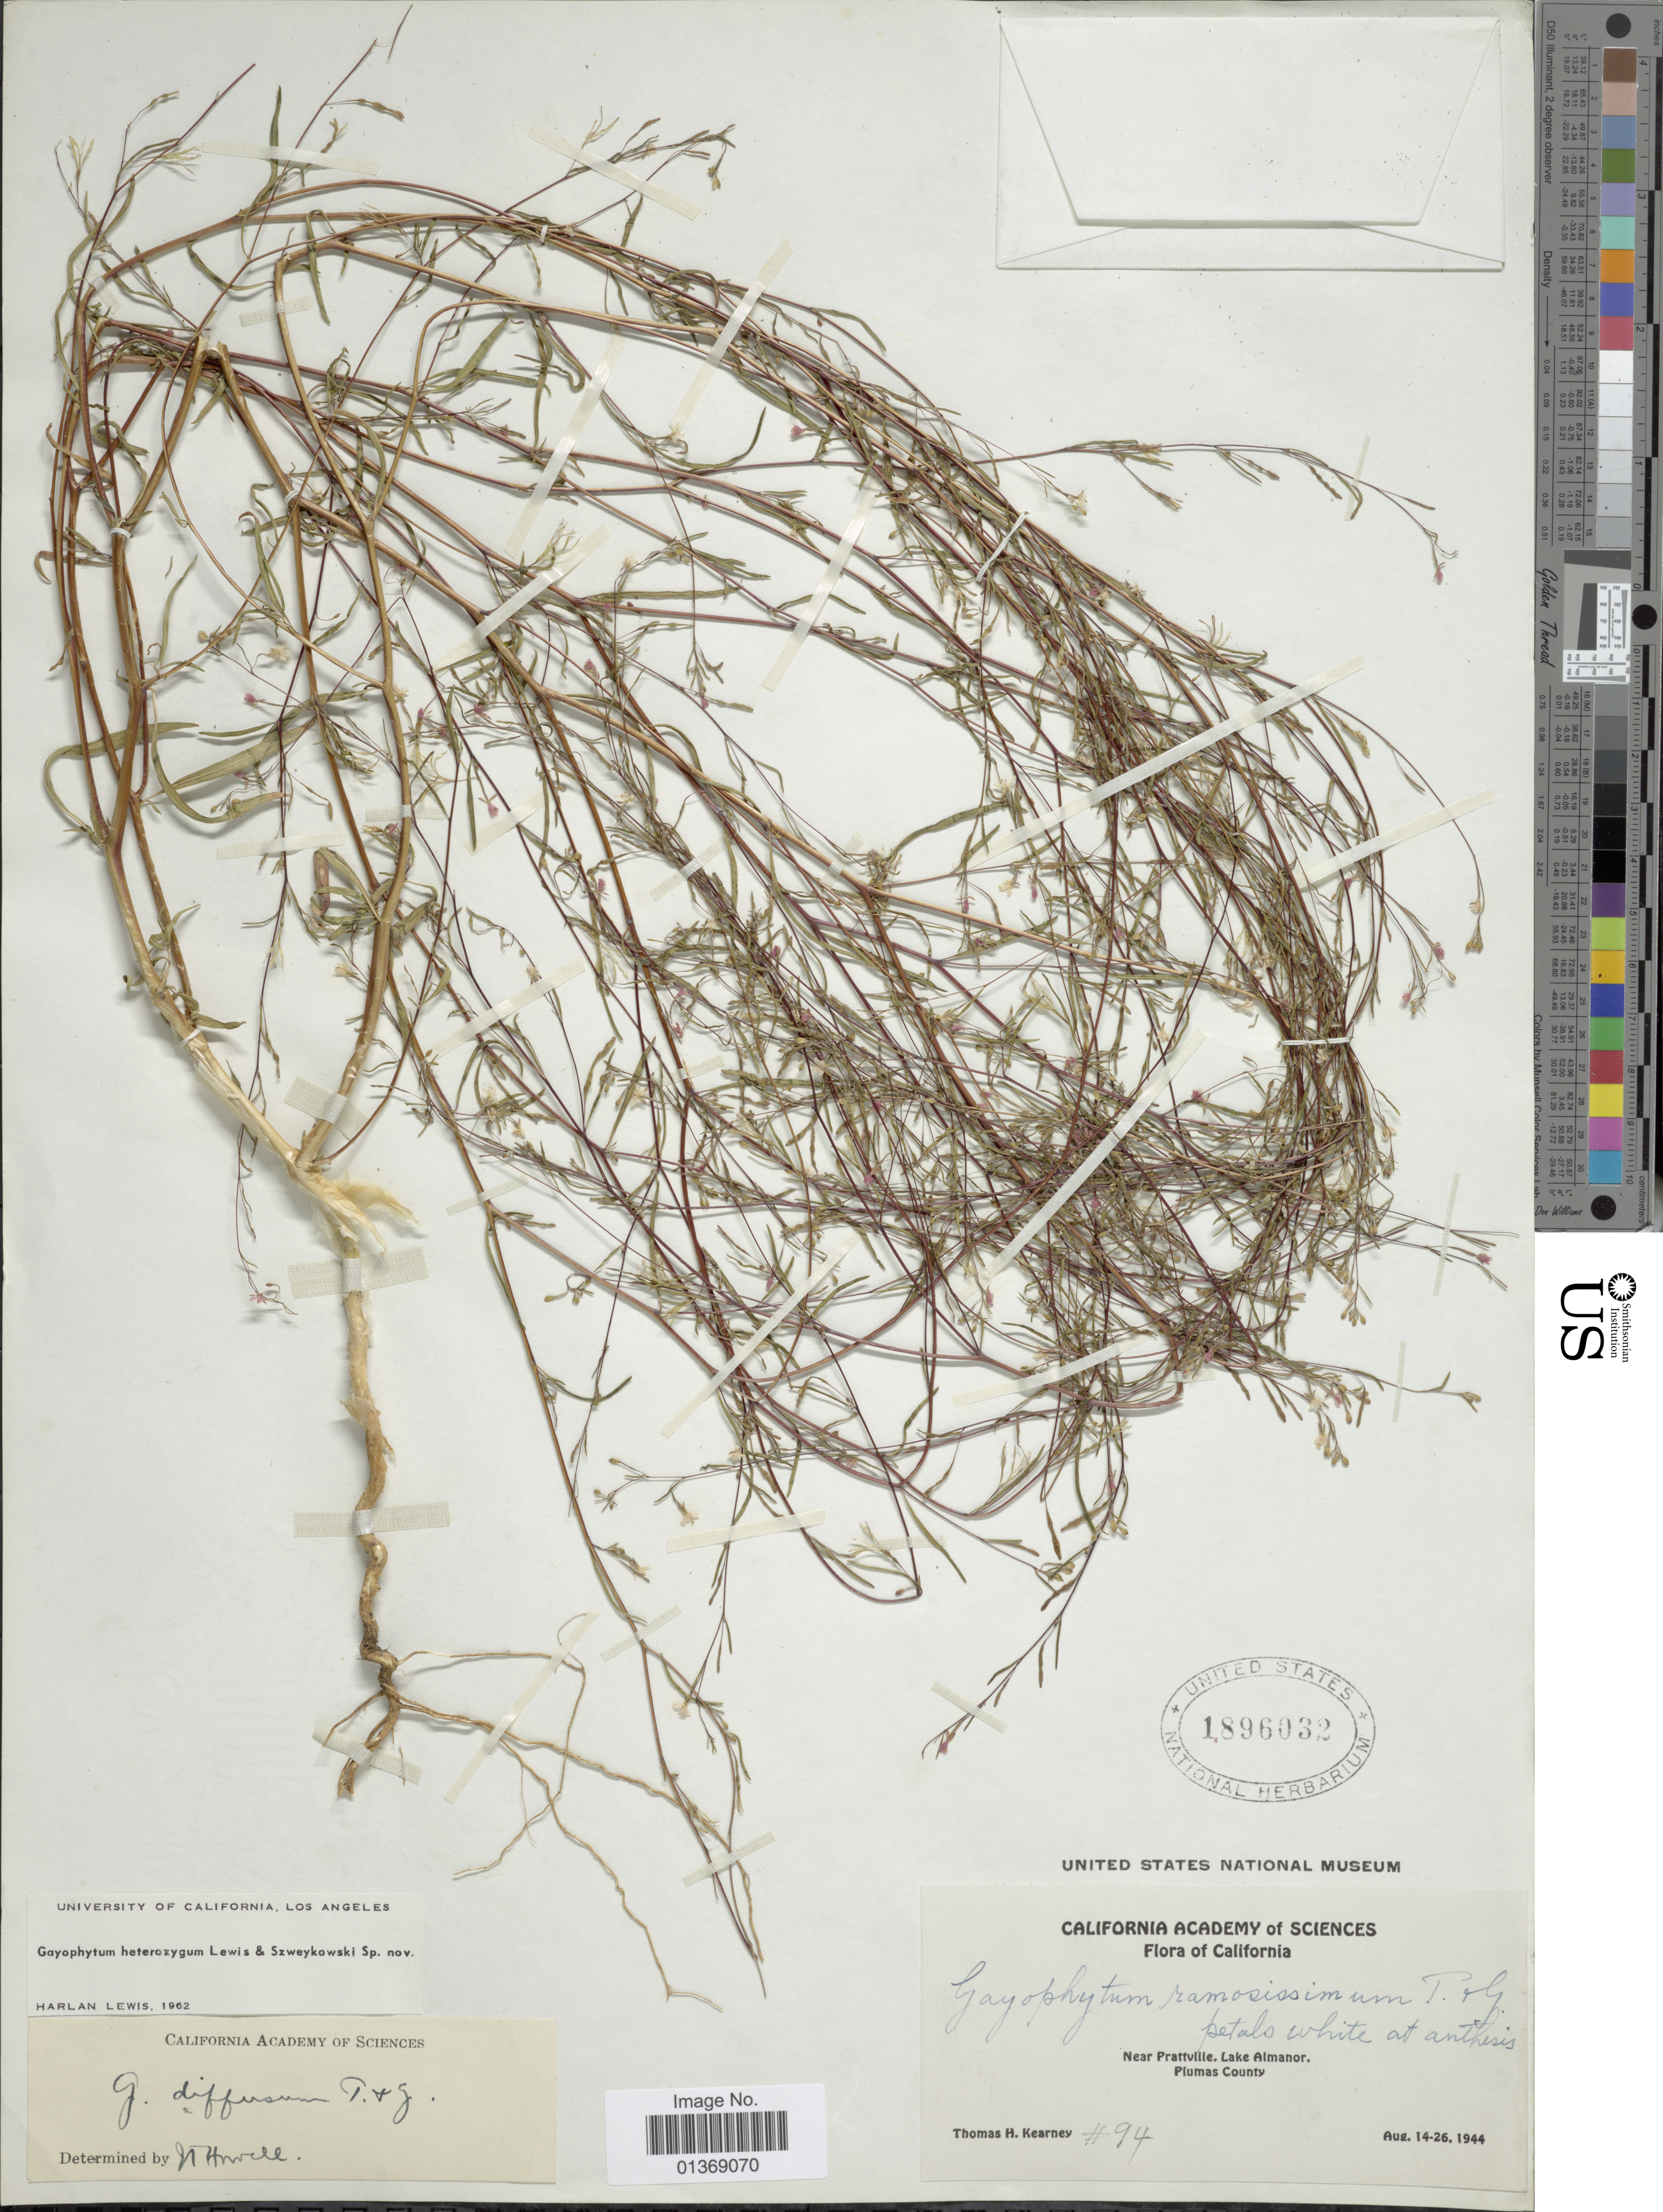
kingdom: Plantae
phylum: Tracheophyta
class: Magnoliopsida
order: Myrtales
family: Onagraceae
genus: Gayophytum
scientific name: Gayophytum heterozygum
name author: F. H. Lewis & Szweyk.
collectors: T. H. Kearney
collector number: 94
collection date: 1944-08-14/1944-08-26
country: United States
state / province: California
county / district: Plumas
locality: Near Prattville. Lake Almanor, Plumas County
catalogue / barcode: US 1896032